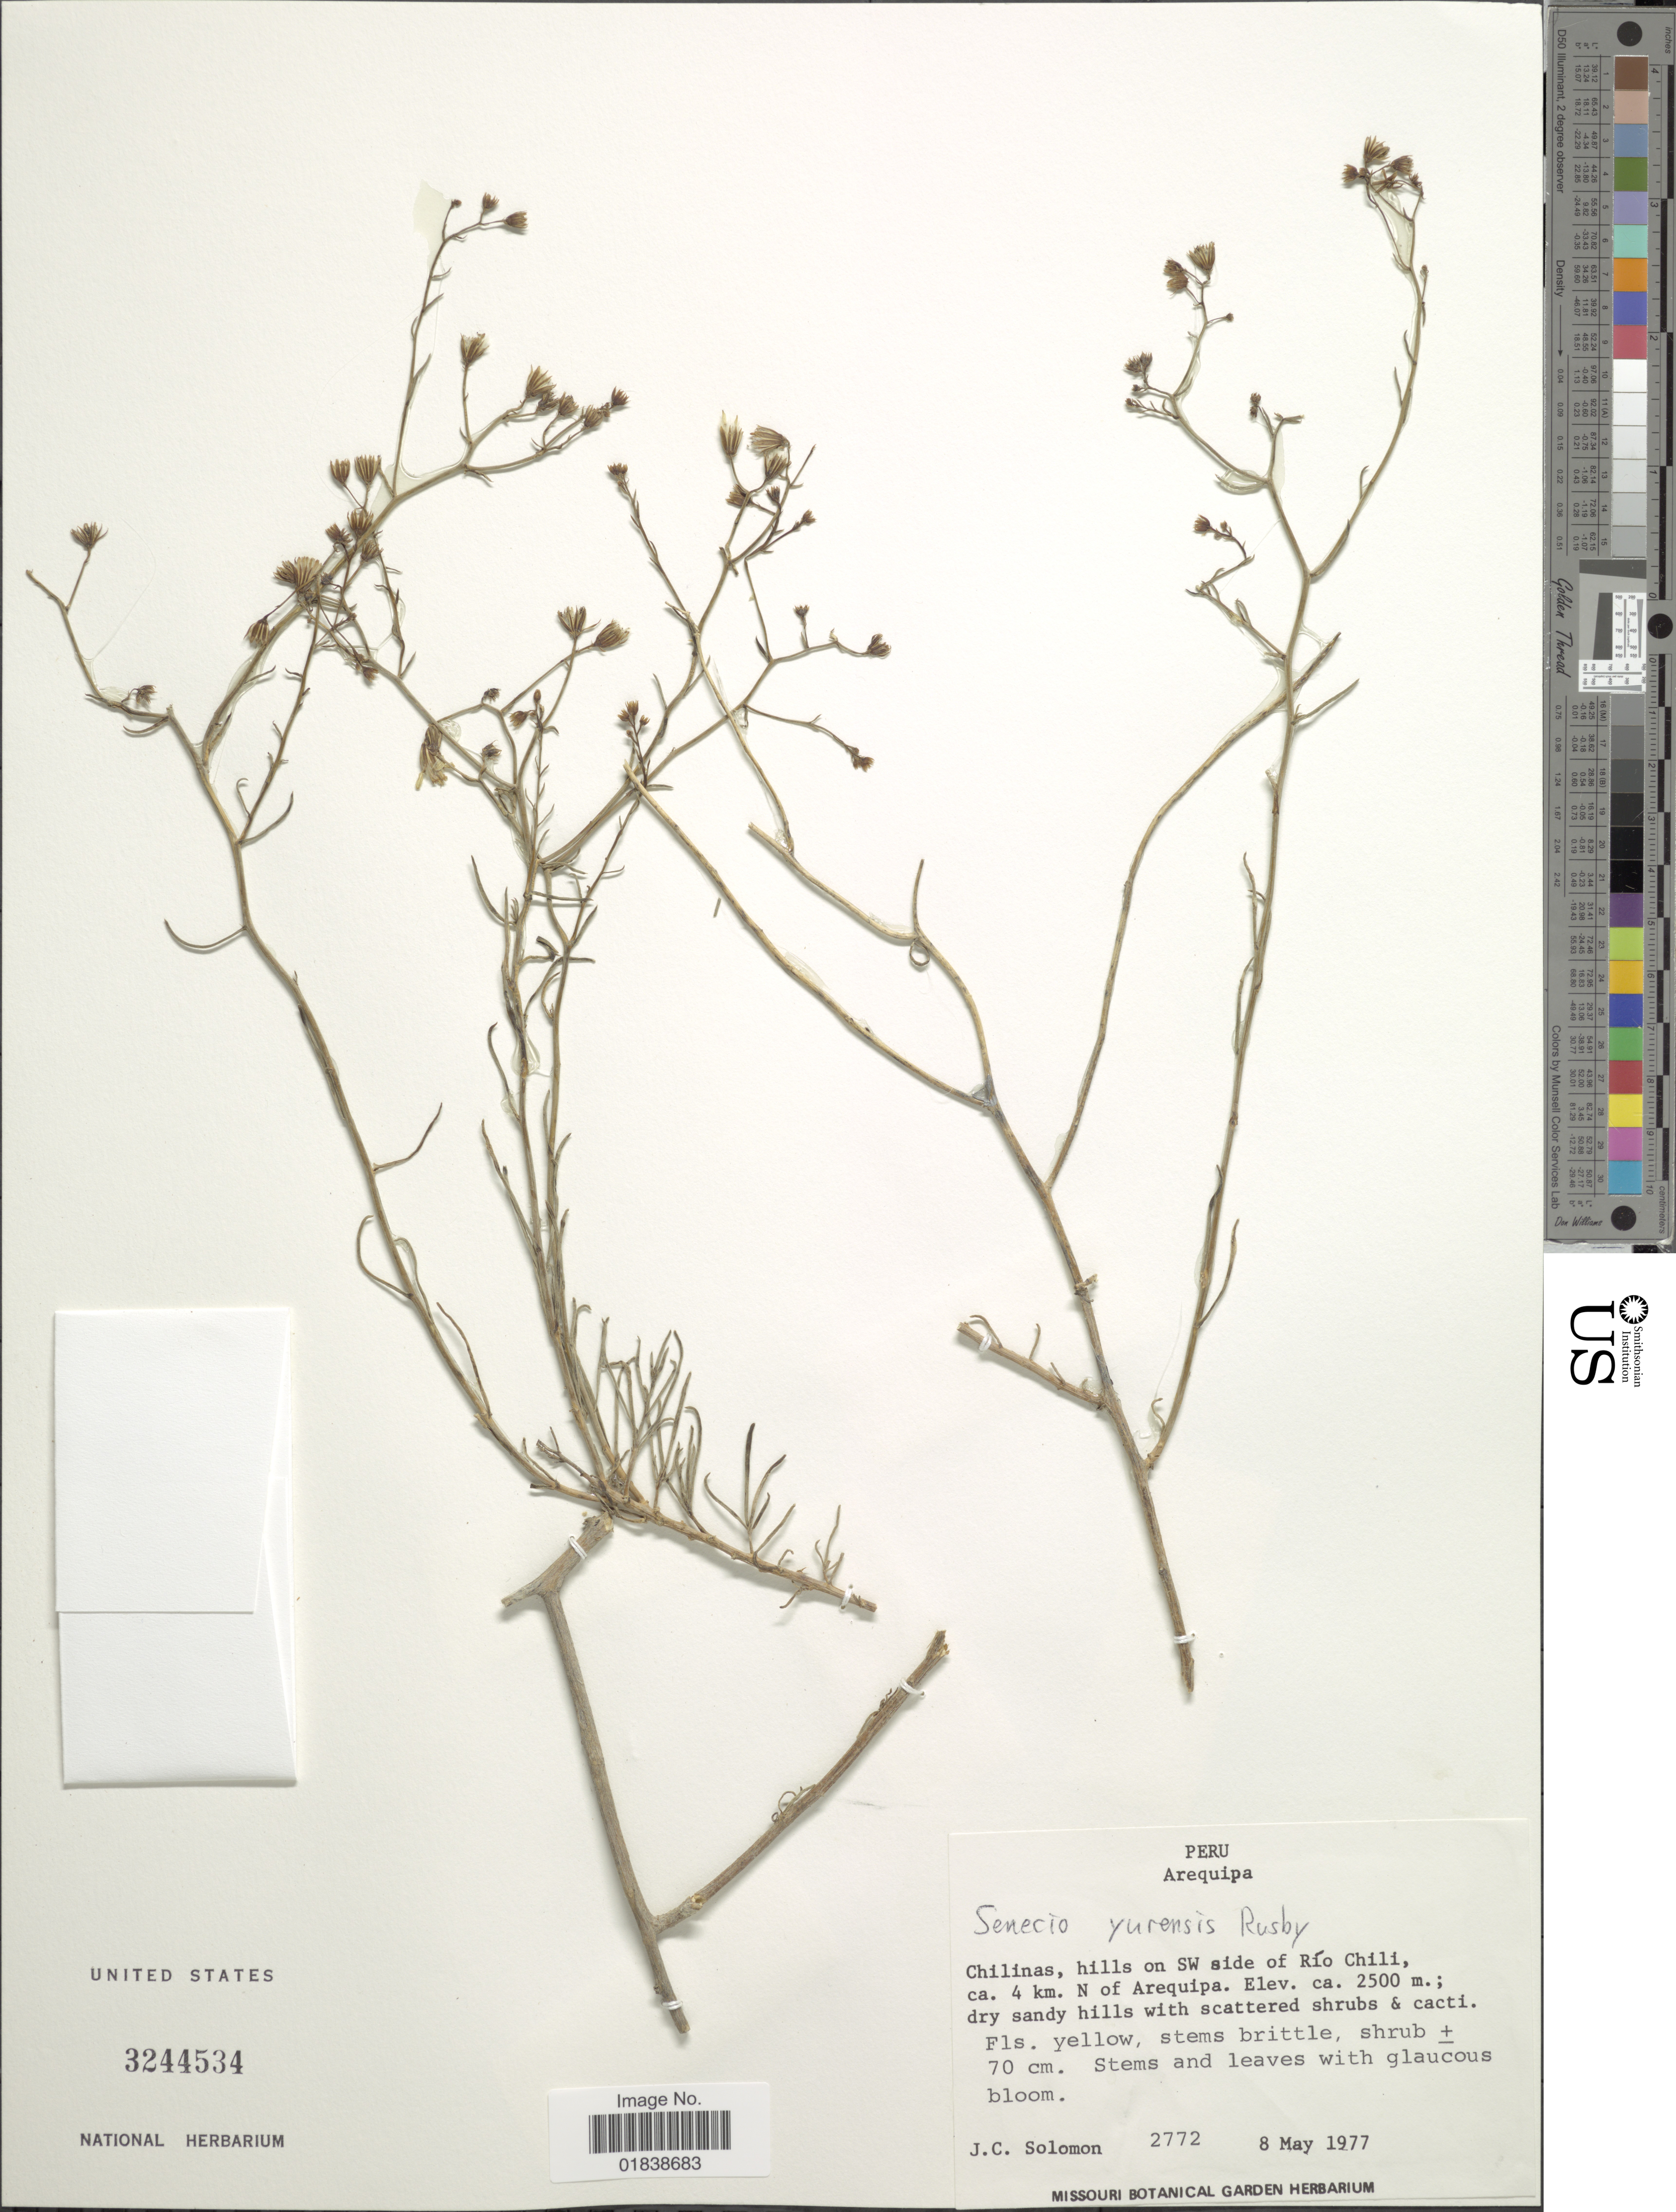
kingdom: Plantae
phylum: Tracheophyta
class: Magnoliopsida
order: Asterales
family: Asteraceae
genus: Senecio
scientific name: Senecio yurensis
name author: Rusby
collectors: J. C. Solomon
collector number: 2772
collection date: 1977-05-08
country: Peru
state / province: Arequipa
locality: Chilinas, hills on SW side of Rio Chili, ca 4 km N of Arequipa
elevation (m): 2500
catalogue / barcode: US 3244534